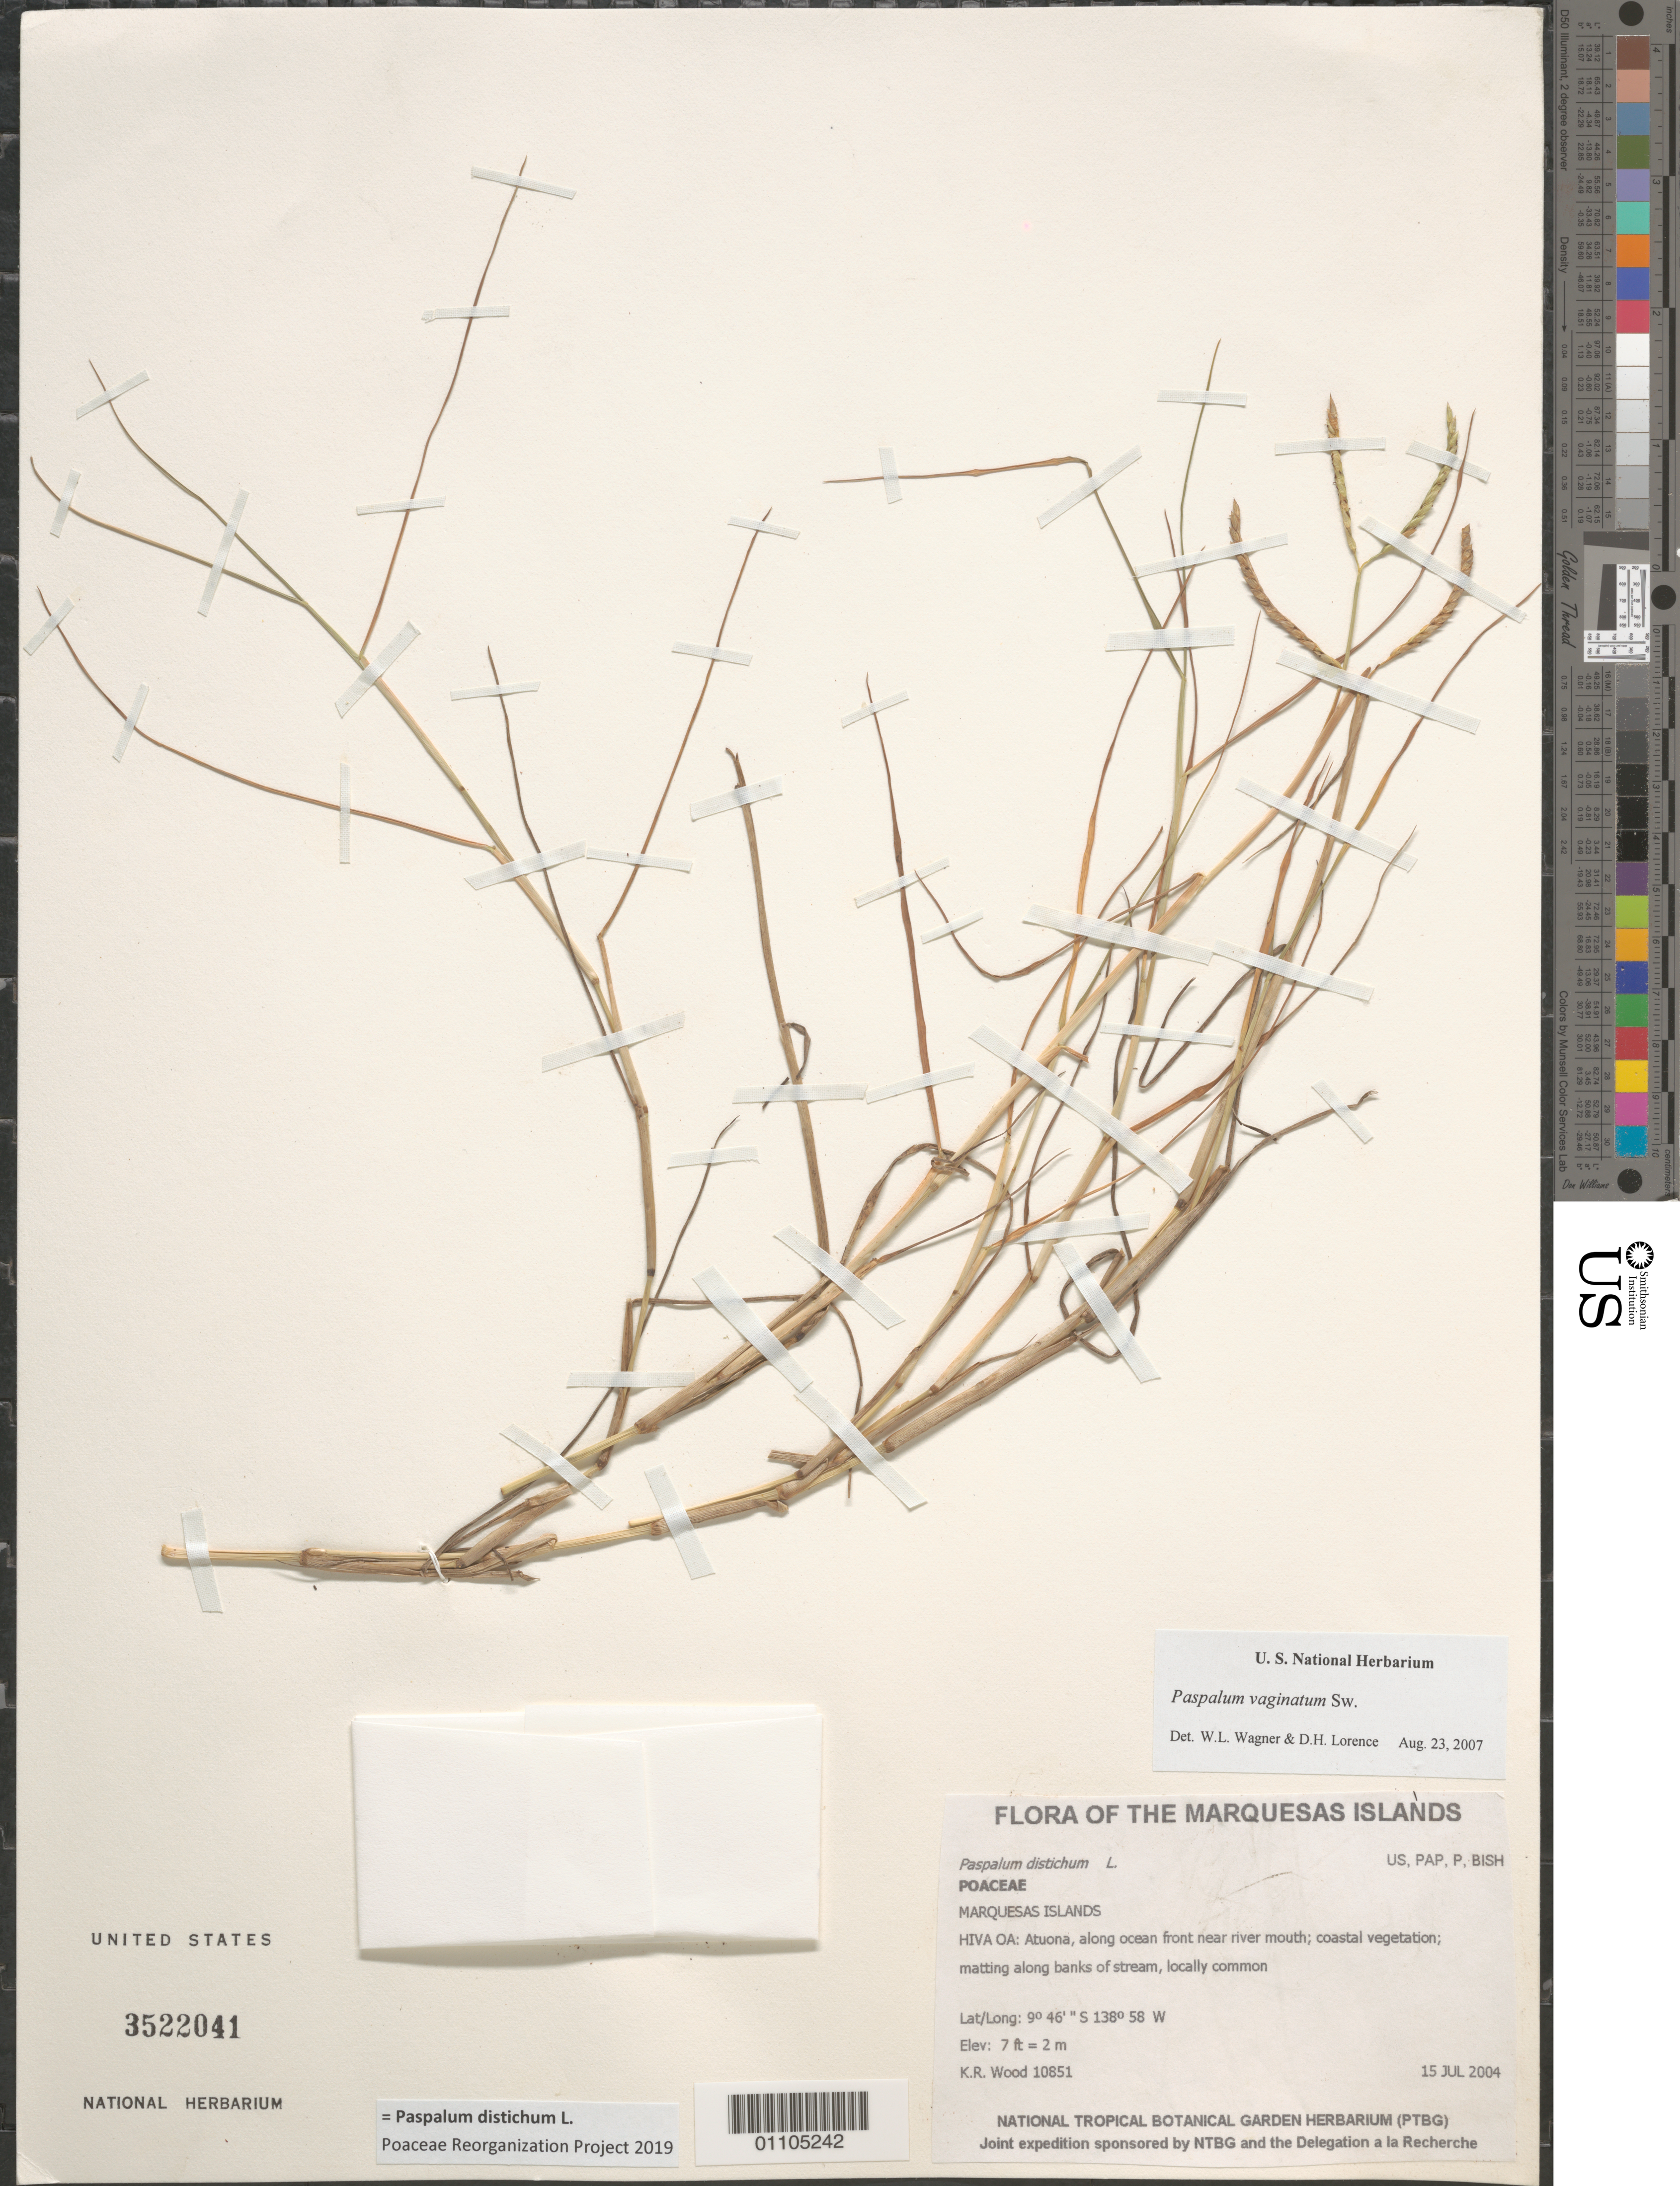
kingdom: Plantae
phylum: Tracheophyta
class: Liliopsida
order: Poales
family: Poaceae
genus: Paspalum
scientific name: Paspalum vaginatum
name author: Sw.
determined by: Wagner, W. L.; Lorence, David H.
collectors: K. R. Wood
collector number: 10851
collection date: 2004-07-15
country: French Polynesia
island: Hiva Oa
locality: Atuona, along ocean front near river mouth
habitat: Coastal vegetation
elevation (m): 2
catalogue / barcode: US 3522041